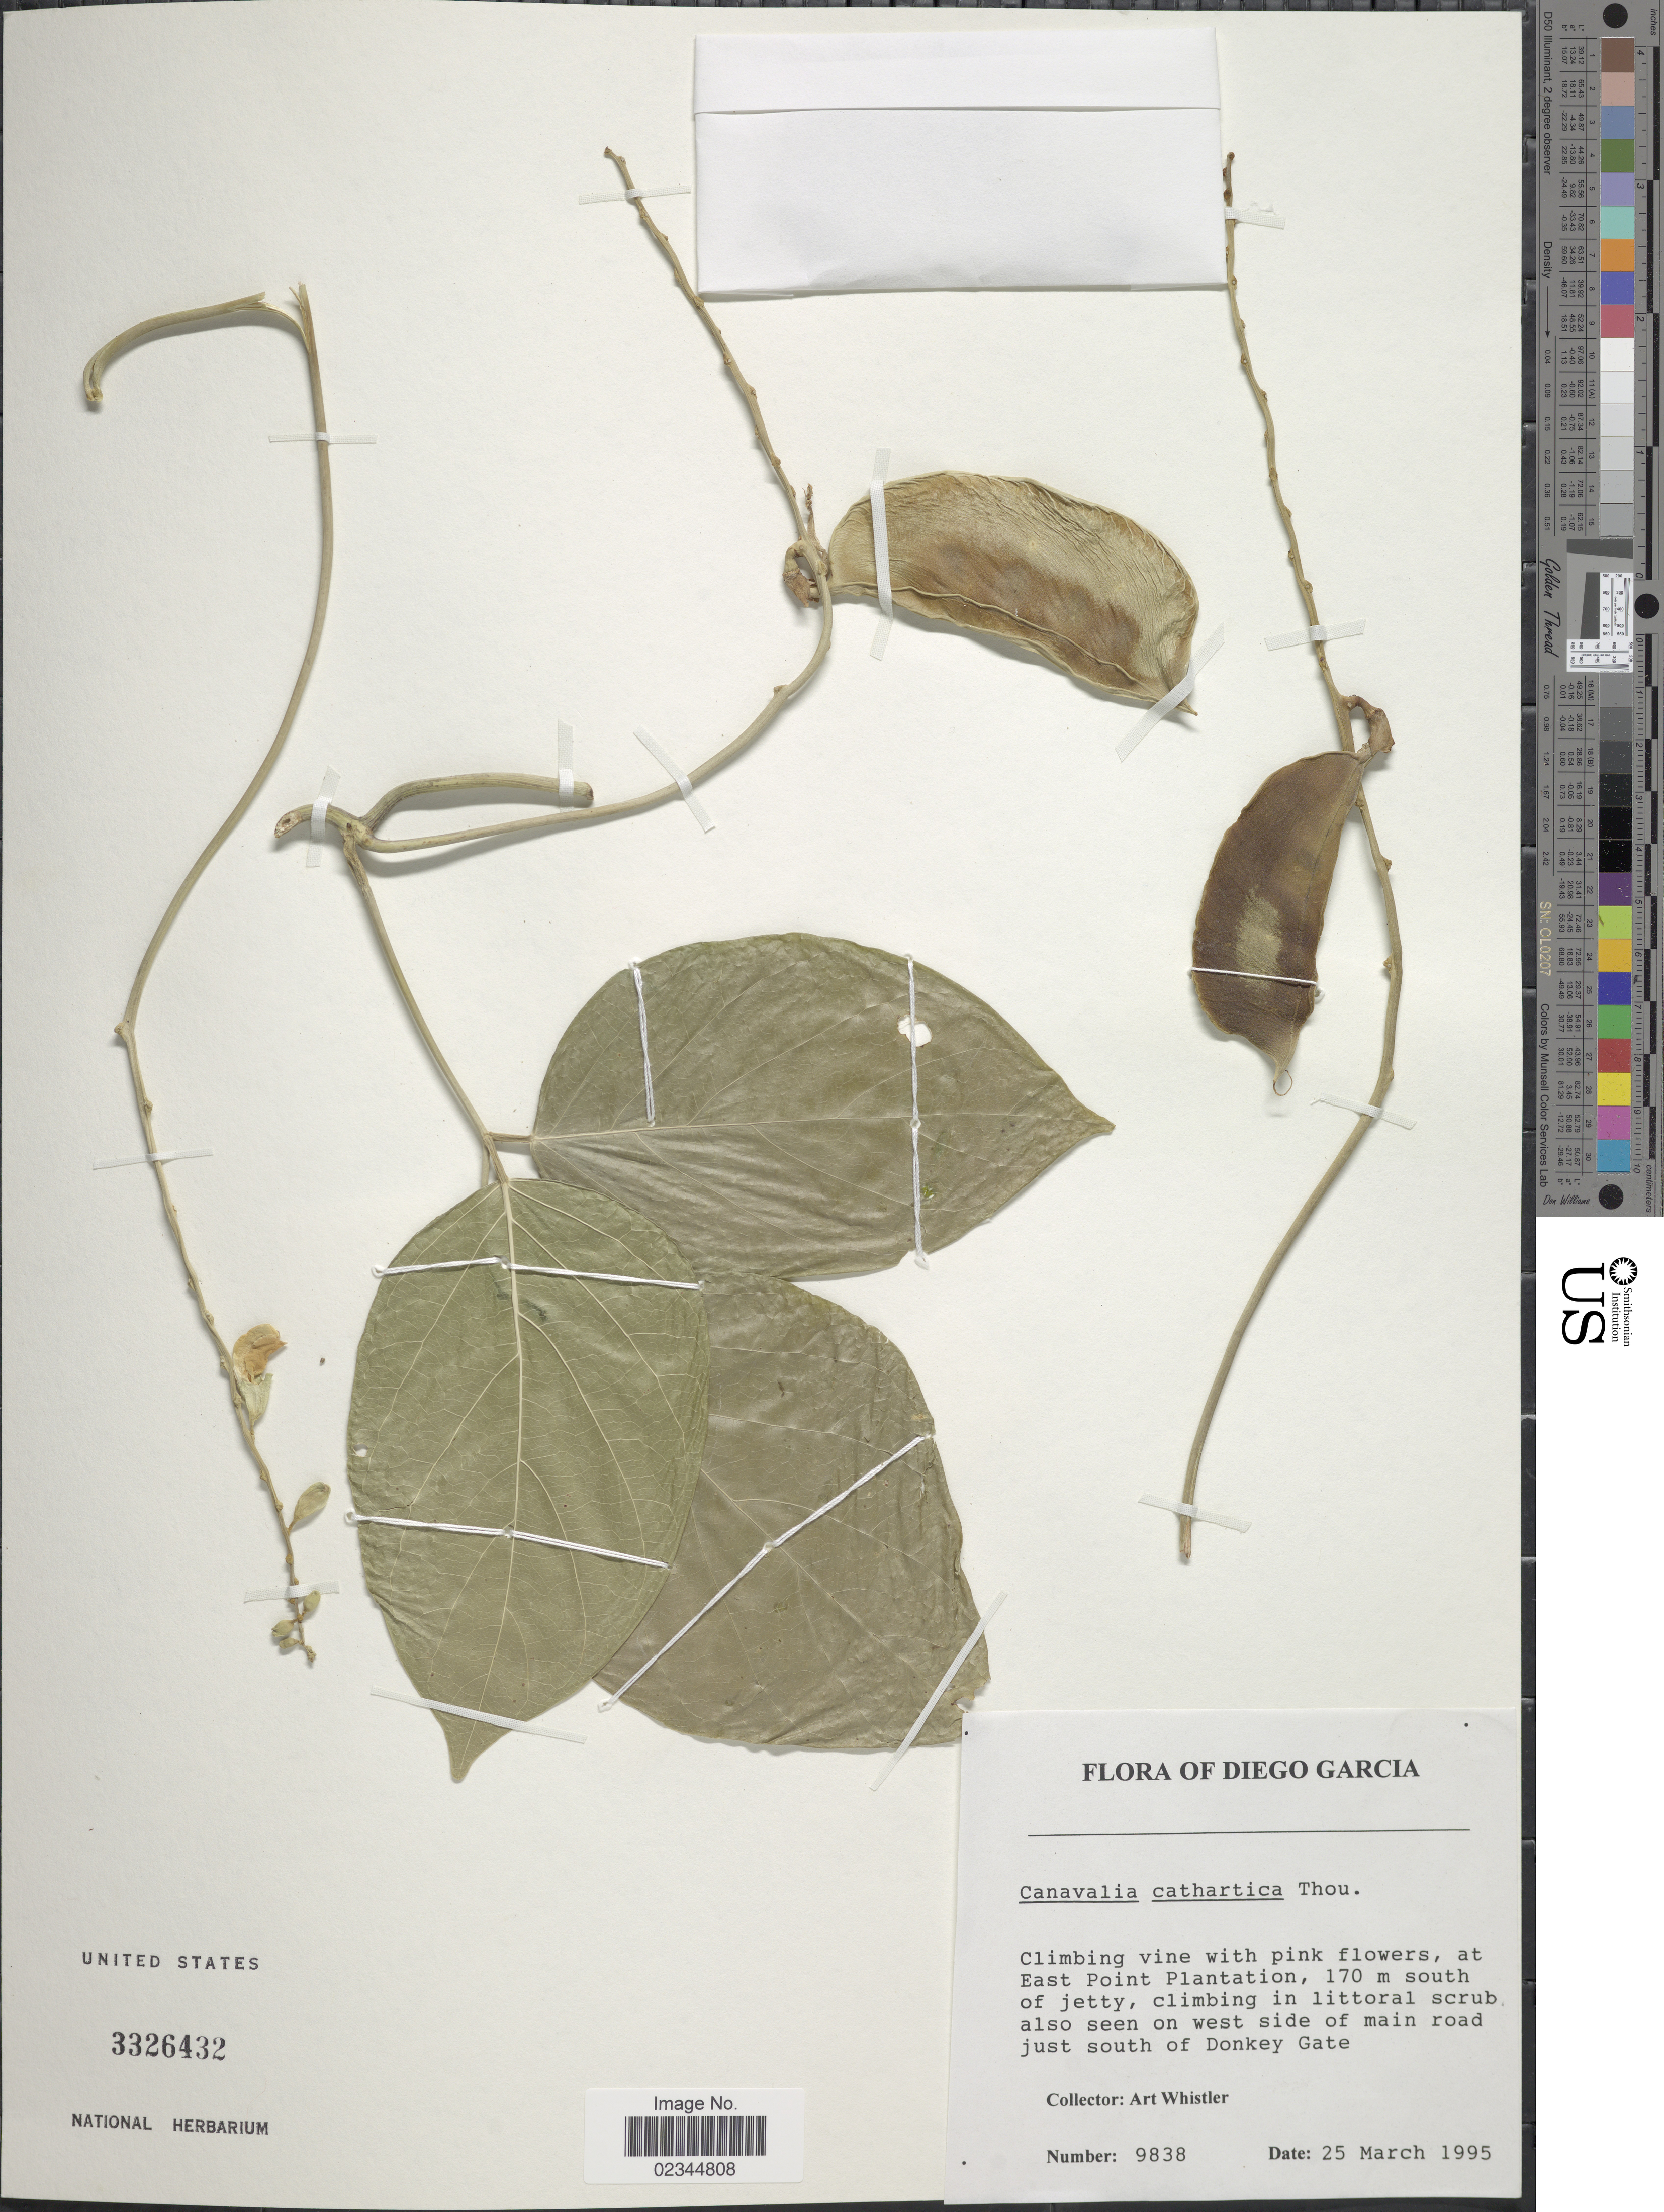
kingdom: Plantae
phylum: Tracheophyta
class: Magnoliopsida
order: Fabales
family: Fabaceae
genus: Canavalia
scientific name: Canavalia cathartica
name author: Thouars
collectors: A. Whistler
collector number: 9838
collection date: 1995-03-25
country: British Indian Ocean Territory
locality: Diego Garcia, at East Point Plantation, 170 m south of jetty. Also seen on west side on main road just south of Donkey Gate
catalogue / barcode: US 3326432